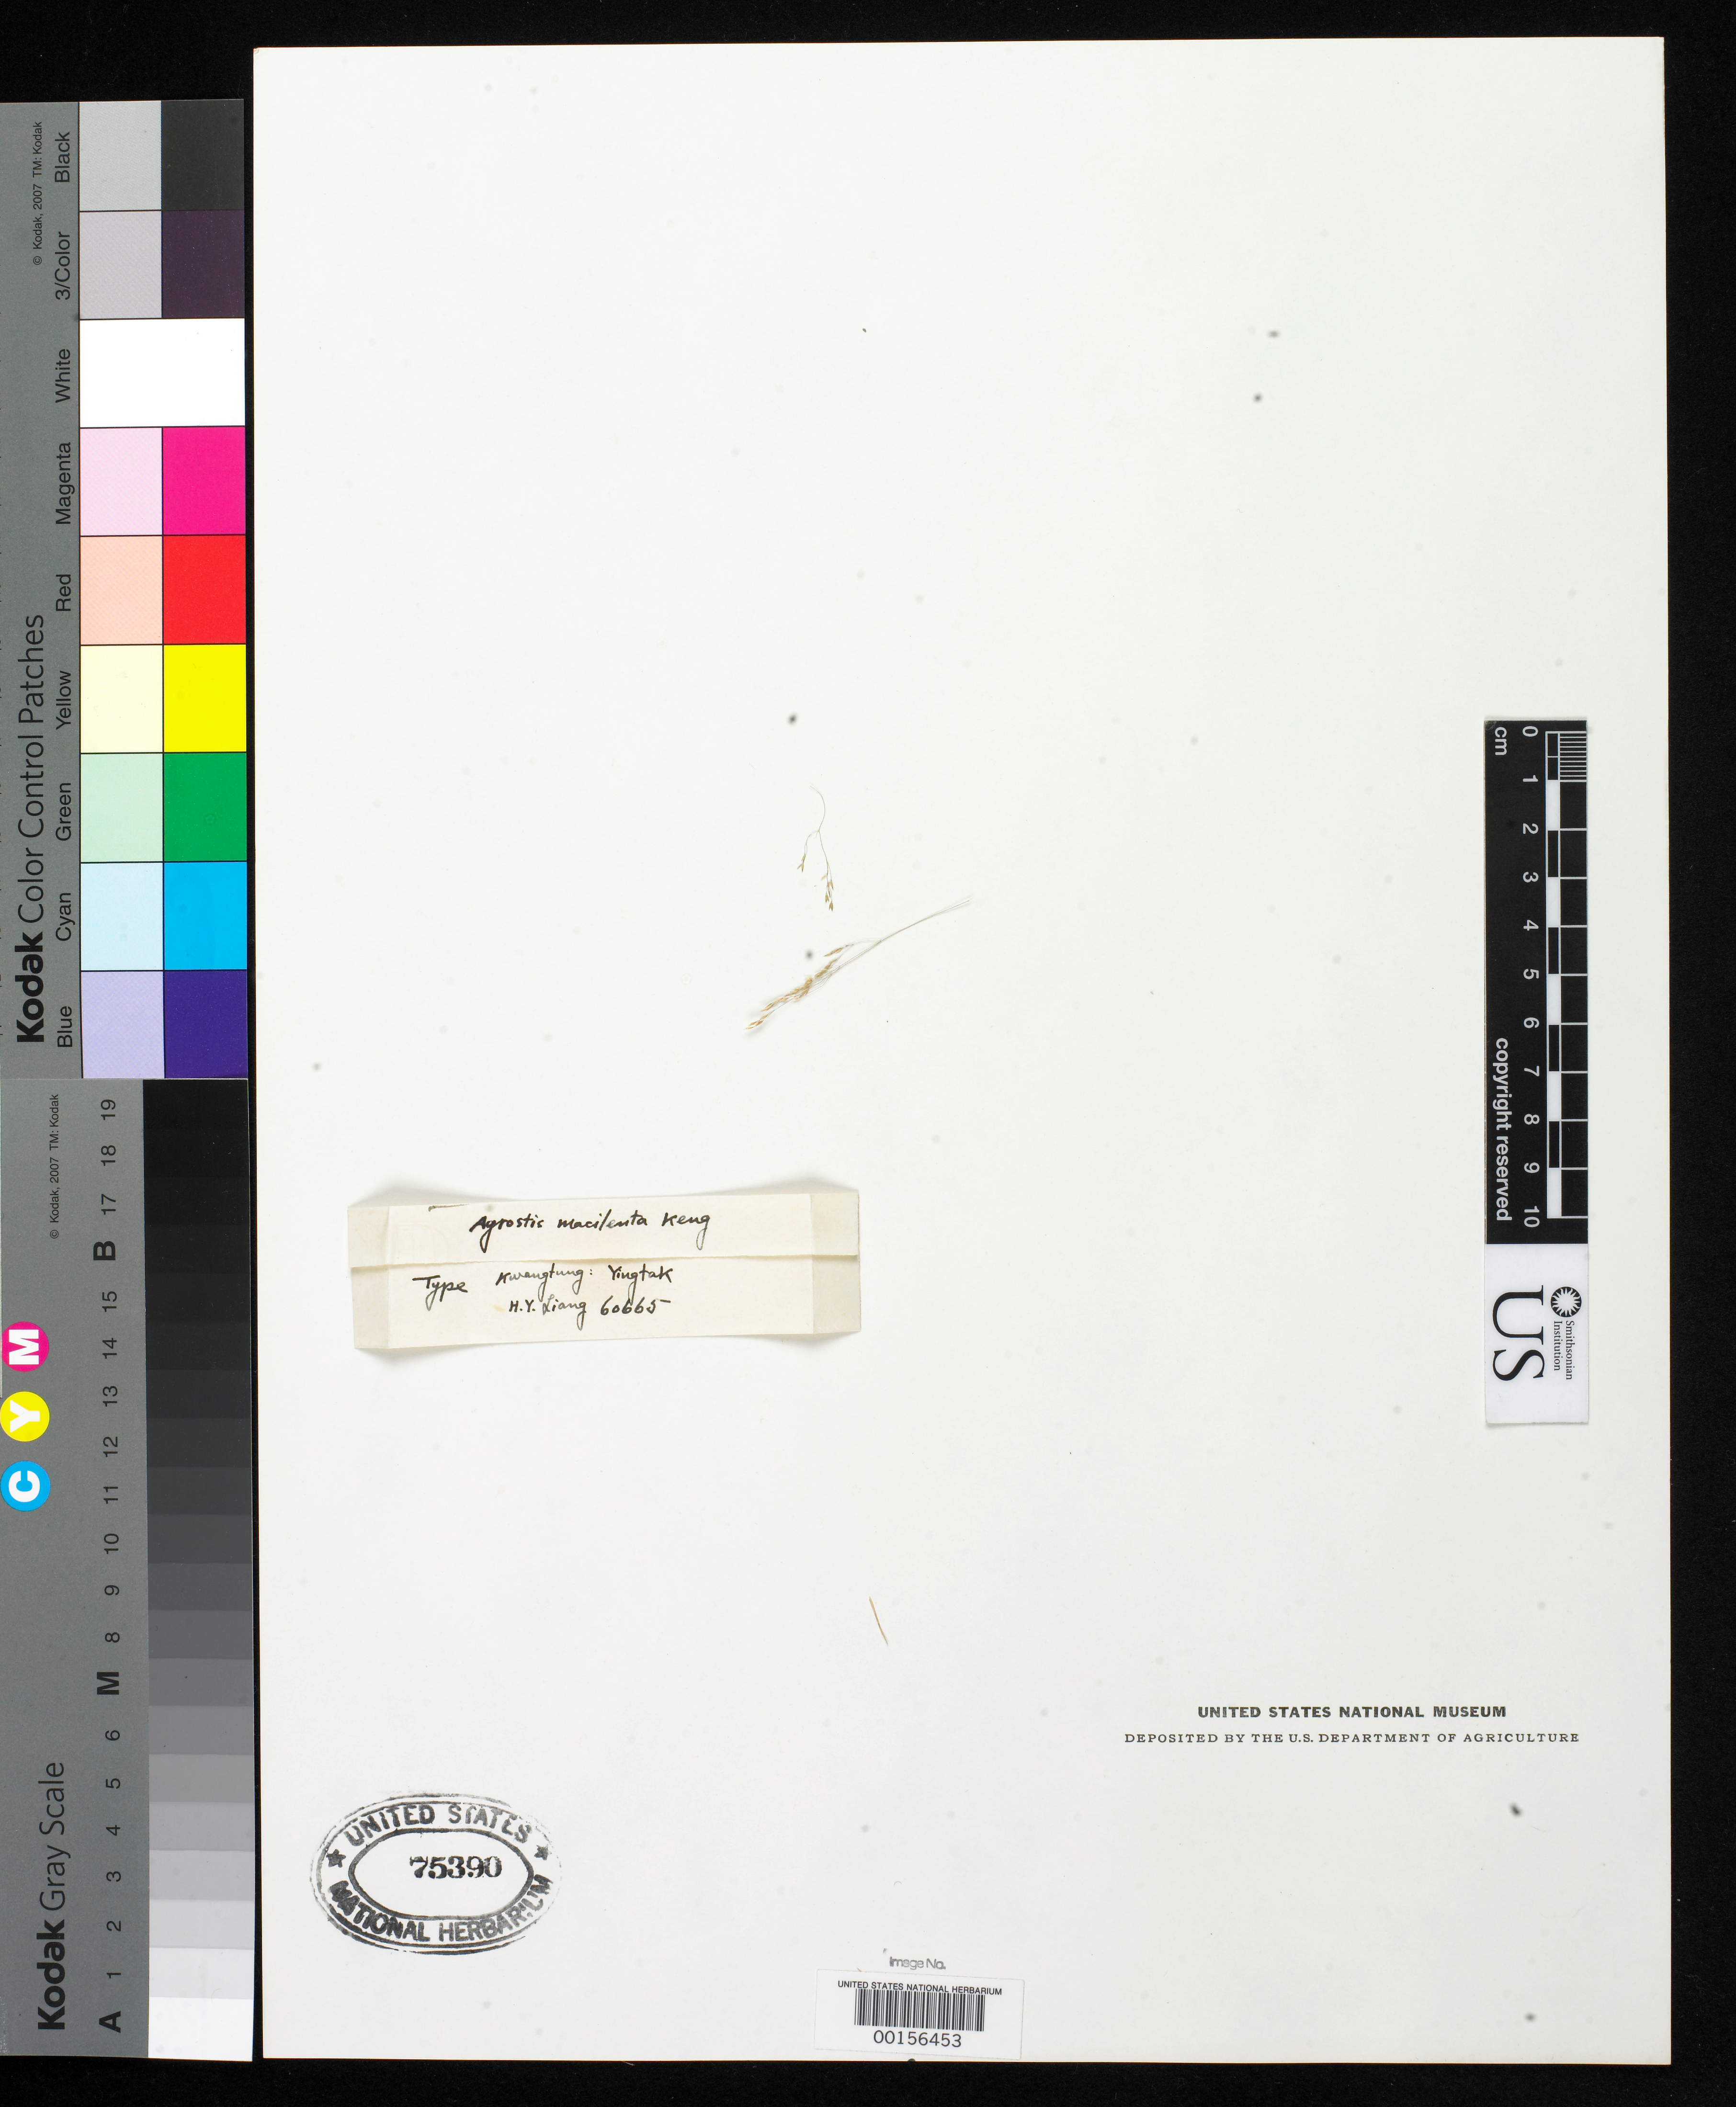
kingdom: Plantae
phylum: Tracheophyta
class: Liliopsida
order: Poales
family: Poaceae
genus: Agrostis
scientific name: Agrostis macilenta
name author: Keng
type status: Type Fragment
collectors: H. Y. Liang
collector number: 60665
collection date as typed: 17 --- 1931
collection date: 1931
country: China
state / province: Guangdong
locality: Wentong Shan, Yingtak, by mossy roadside.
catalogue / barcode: US 75390